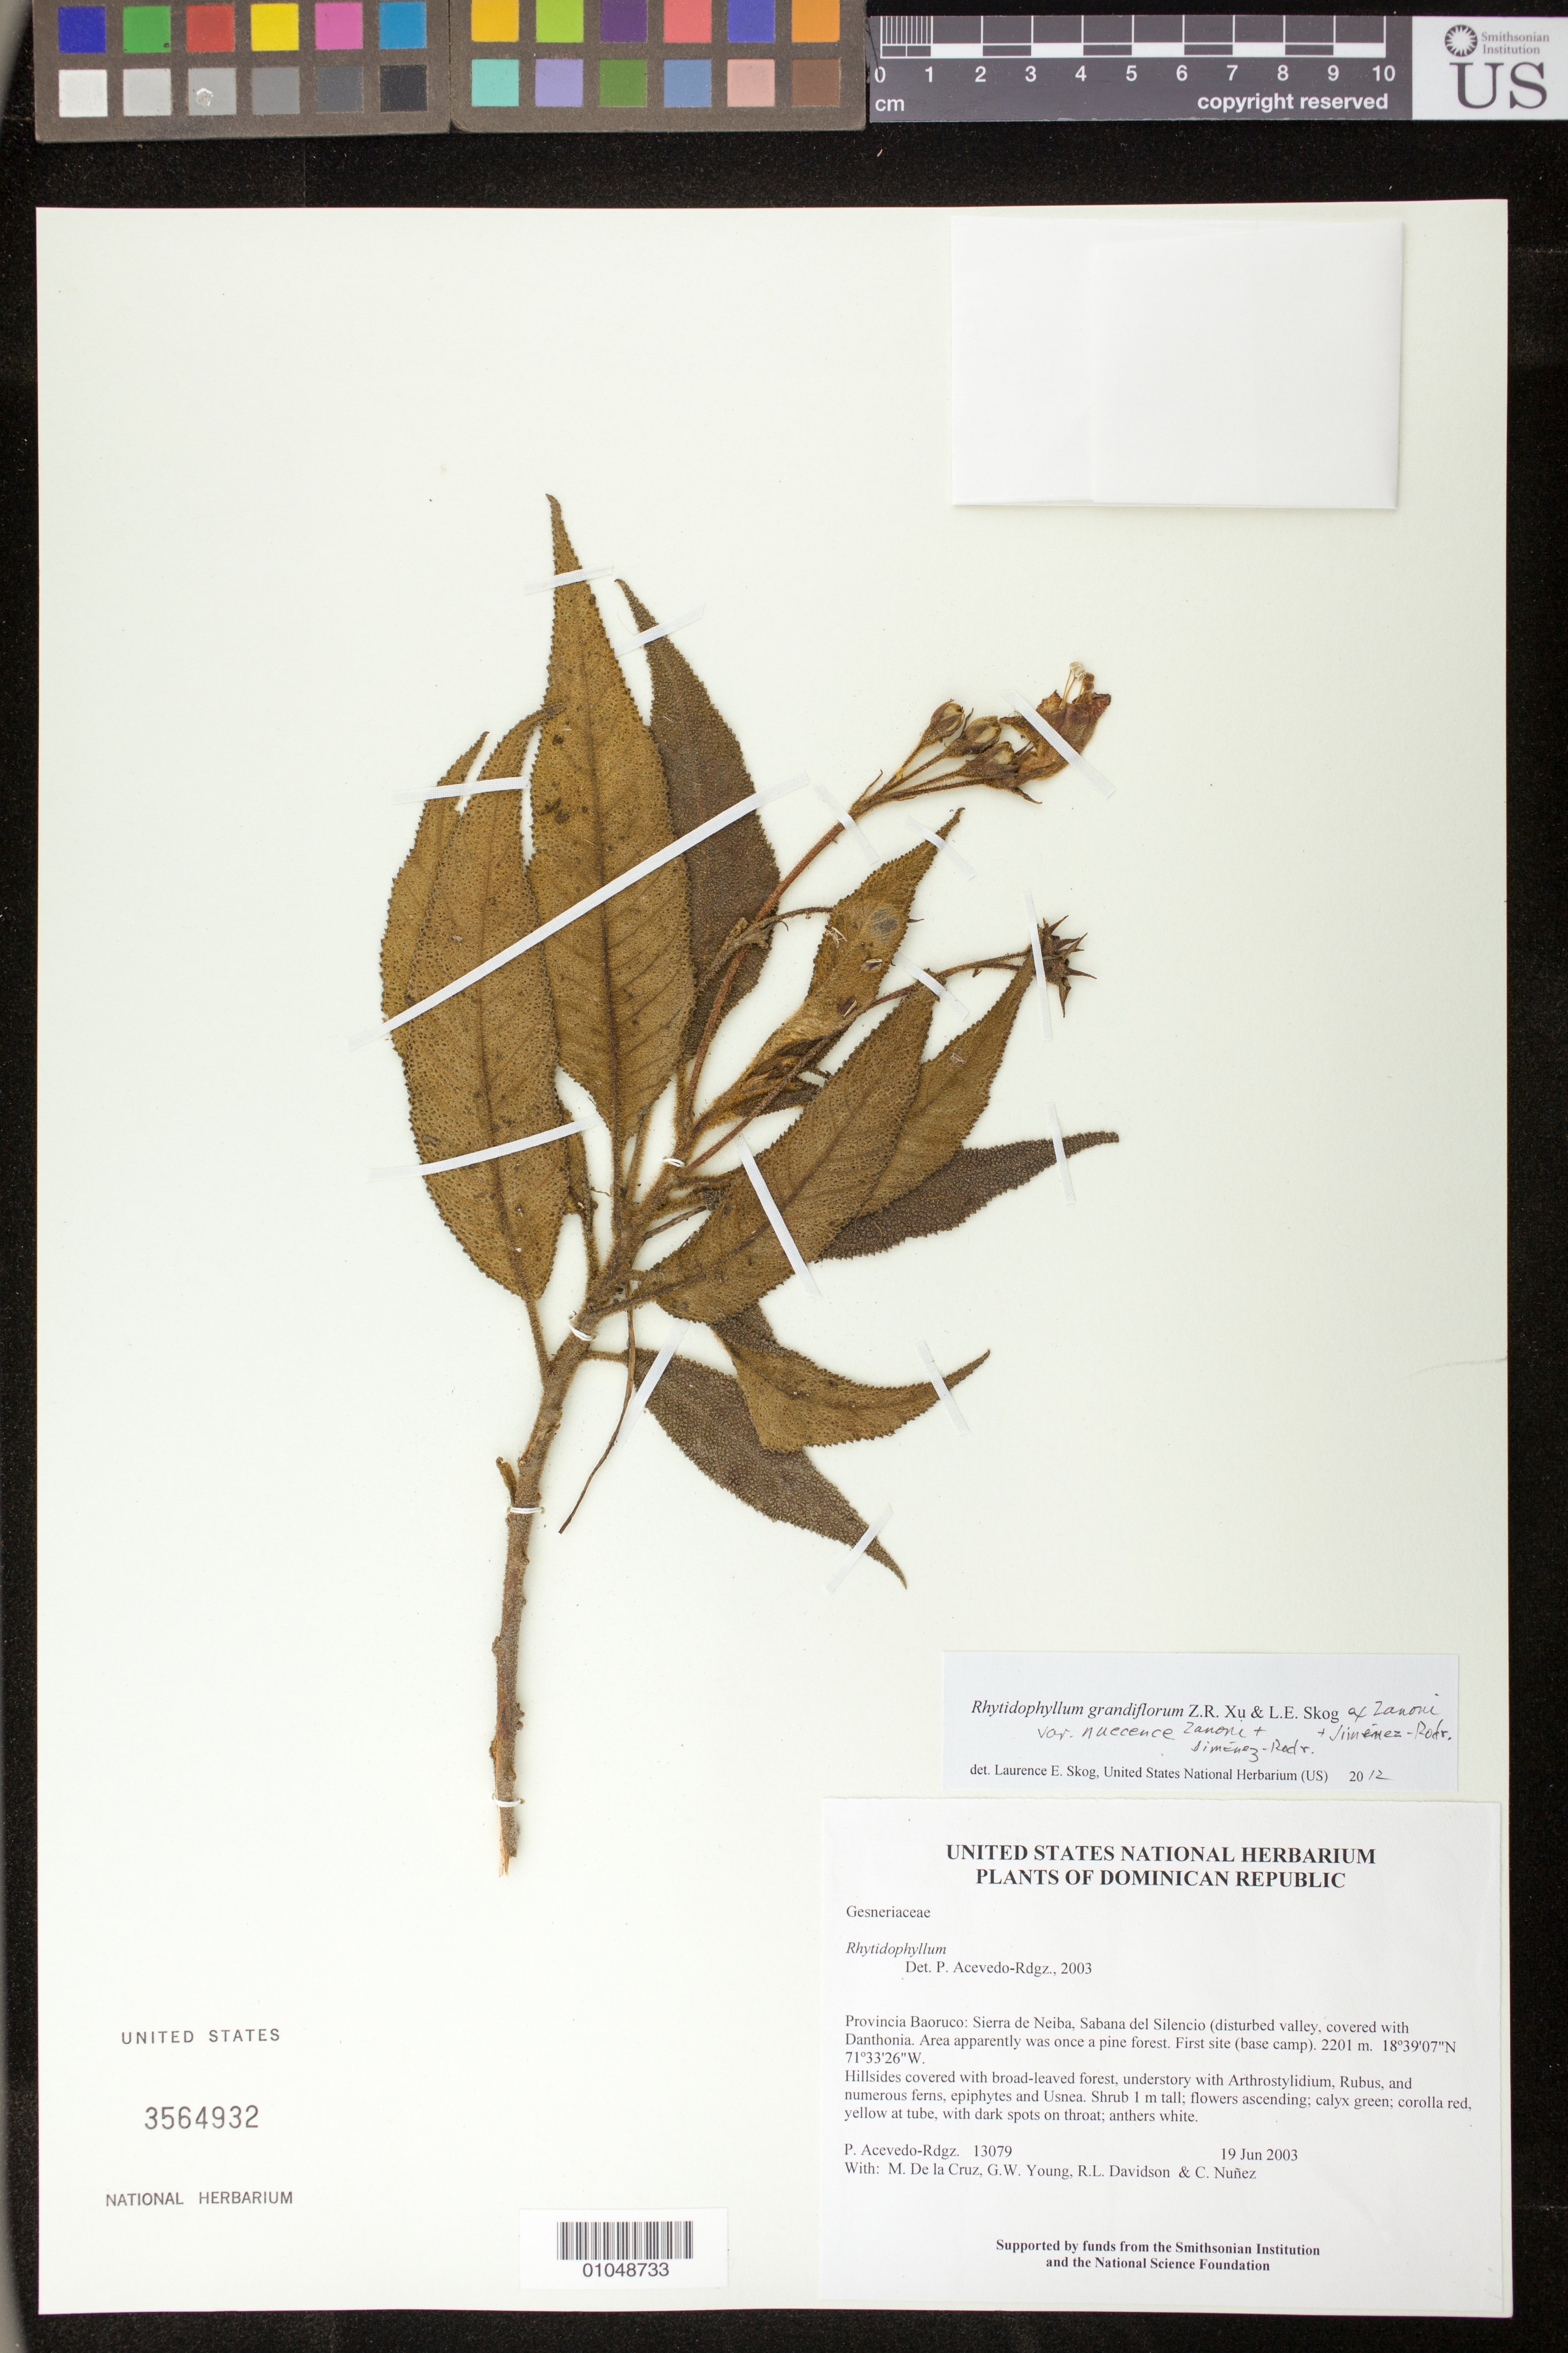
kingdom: Plantae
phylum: Tracheophyta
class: Magnoliopsida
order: Lamiales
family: Gesneriaceae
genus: Rhytidophyllum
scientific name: Rhytidophyllum grandiflorum var. nuecense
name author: Zanoni & Jiménez Rodr.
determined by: Skog, Laurence E.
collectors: P. Acevedo-Rodr., M. de la Cruz, J. Rawlins, G. Young, R. Davidson & C. Nunez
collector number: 13079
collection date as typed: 19 Jun 2003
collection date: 2003-06-19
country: Dominican Republic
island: Hispaniola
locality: Provincia Baoruco: Sierra de Neiba, Sabana del Silencio (disturbed valley, covered with Danthonia. Area apparently was once a pine forest. First site (base camp).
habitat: Hillsides covered with broad-leaved forest, understory with Arthrostylidium, Rubus, and numerous ferns, epiphytes and Usnea.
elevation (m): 2201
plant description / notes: NY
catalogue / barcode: US 3564932